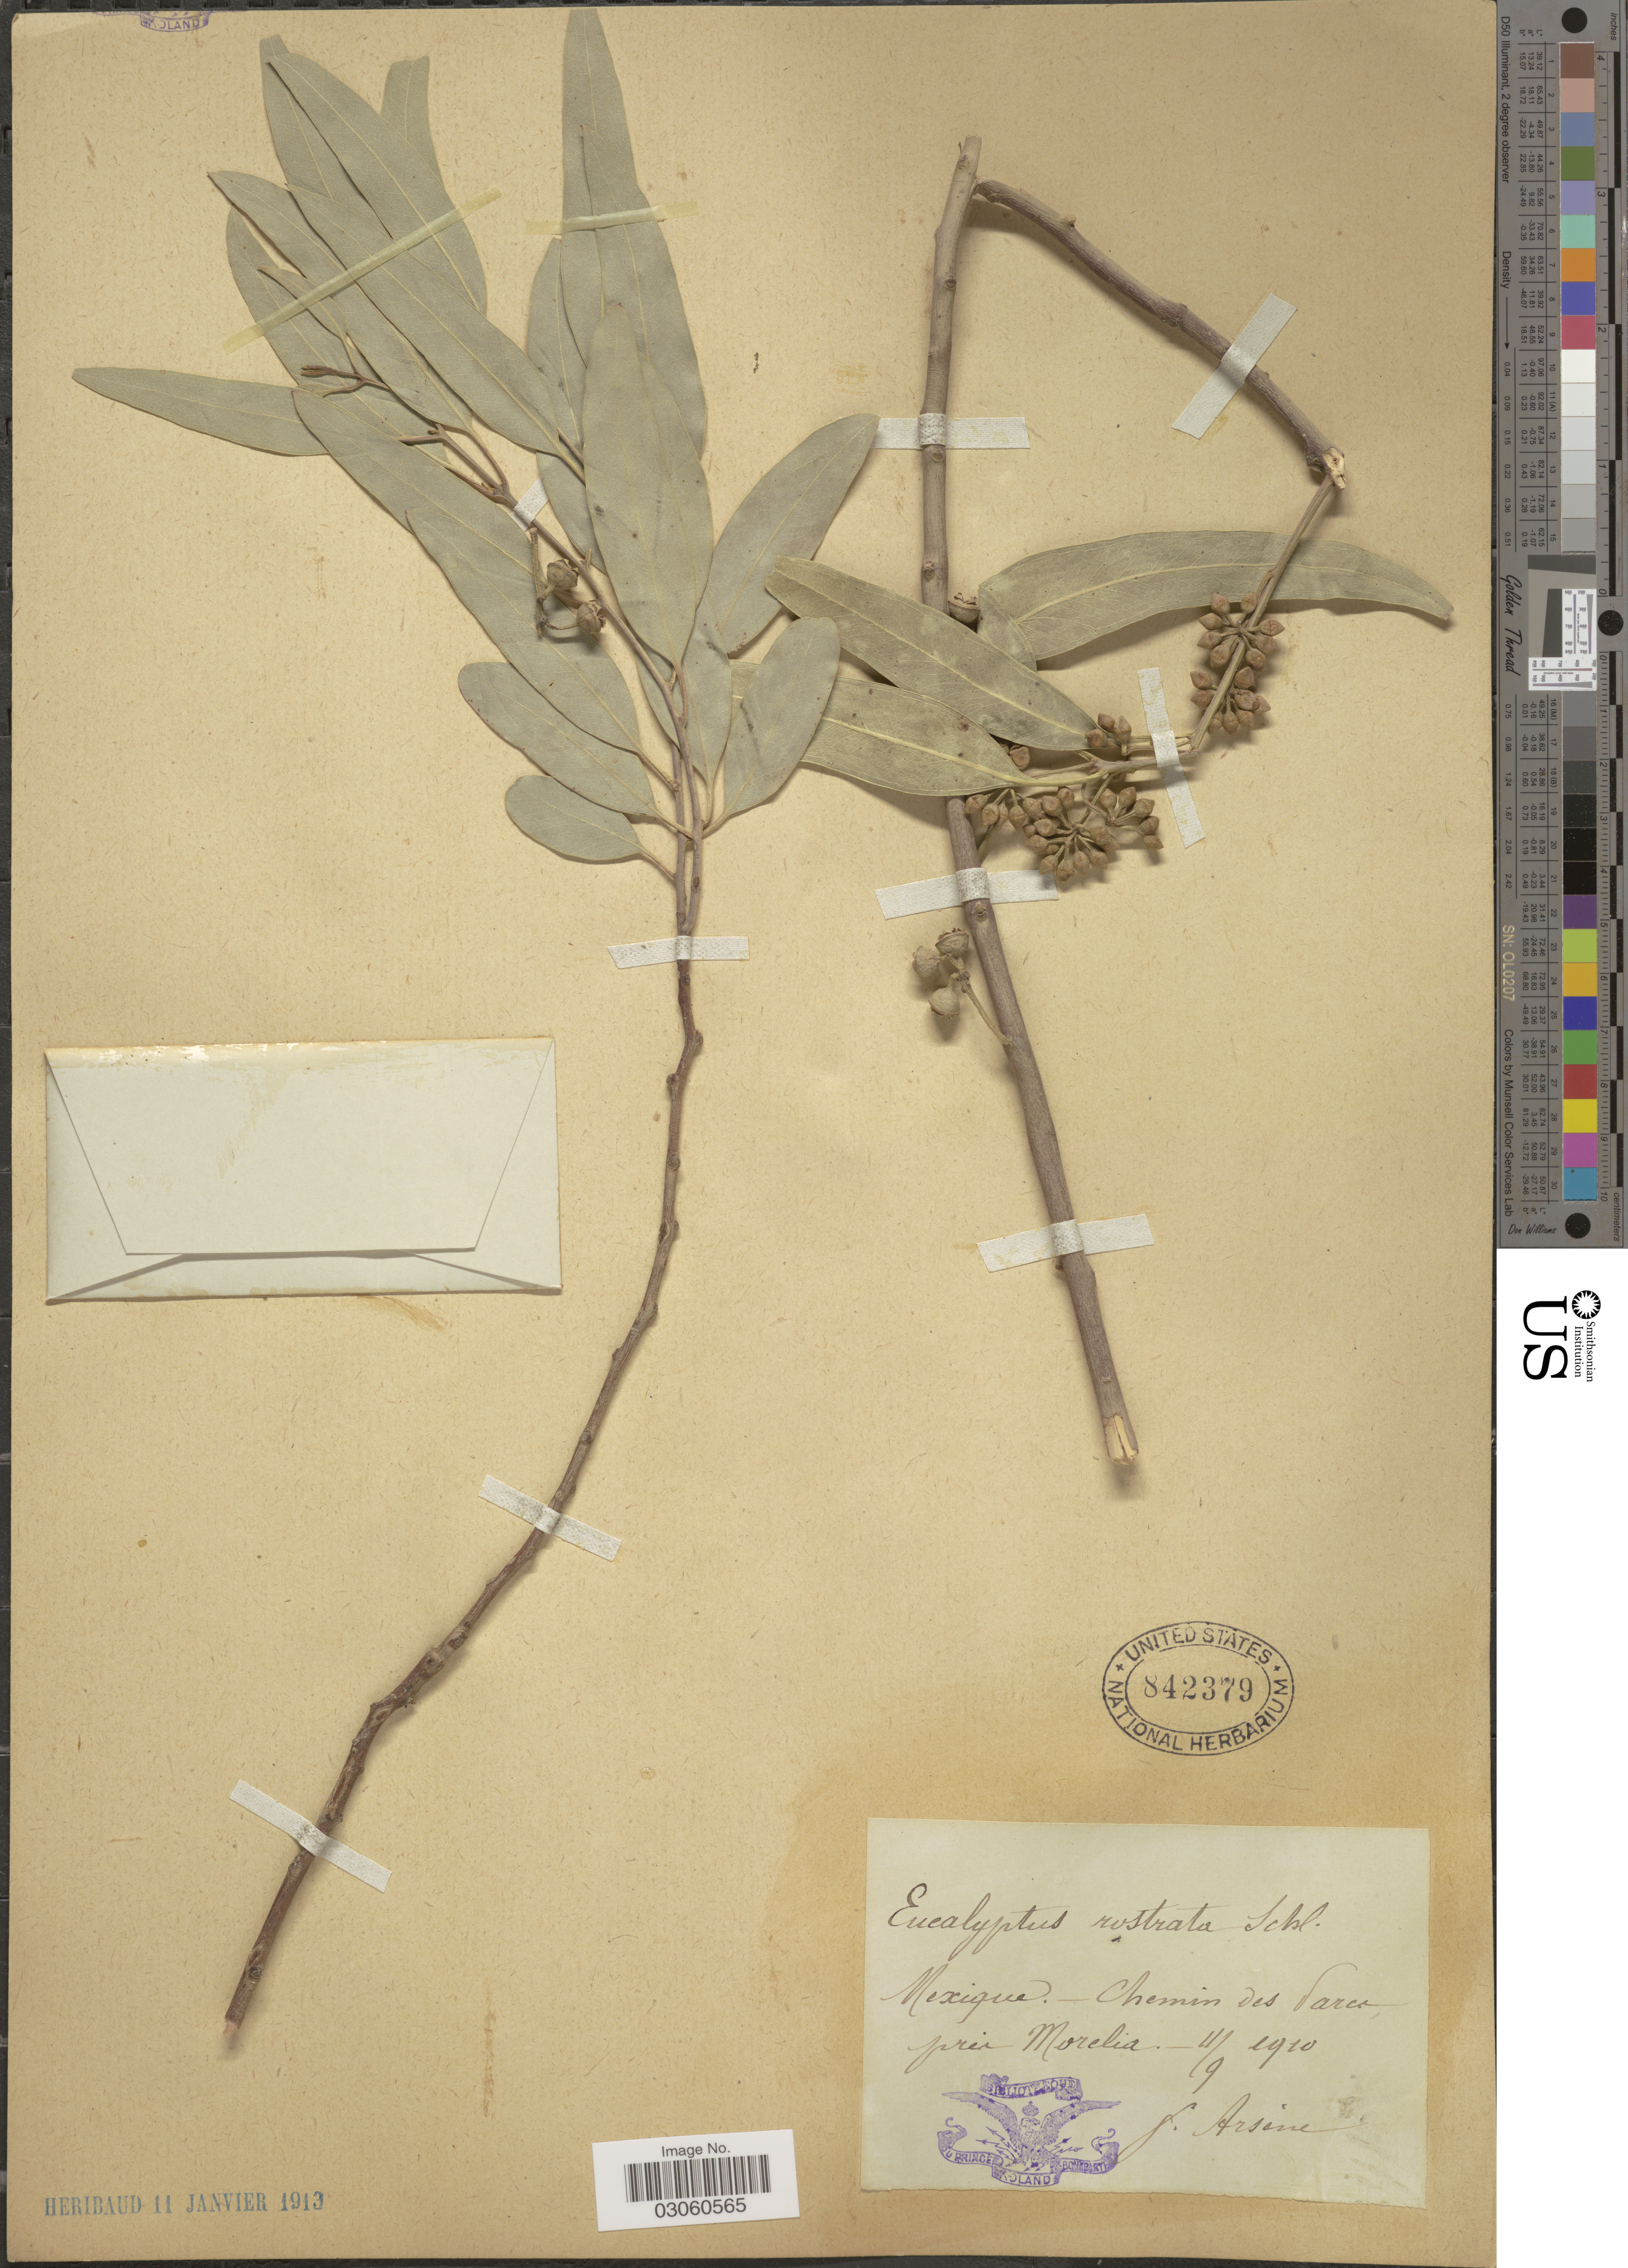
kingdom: Plantae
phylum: Tracheophyta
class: Magnoliopsida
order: Myrtales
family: Myrtaceae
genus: Eucalyptus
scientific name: Eucalyptus rostrata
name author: Schltdl.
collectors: F. Arsène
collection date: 1910-09-11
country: Mexico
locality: Chemin des pares près Morelia.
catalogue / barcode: US 842379